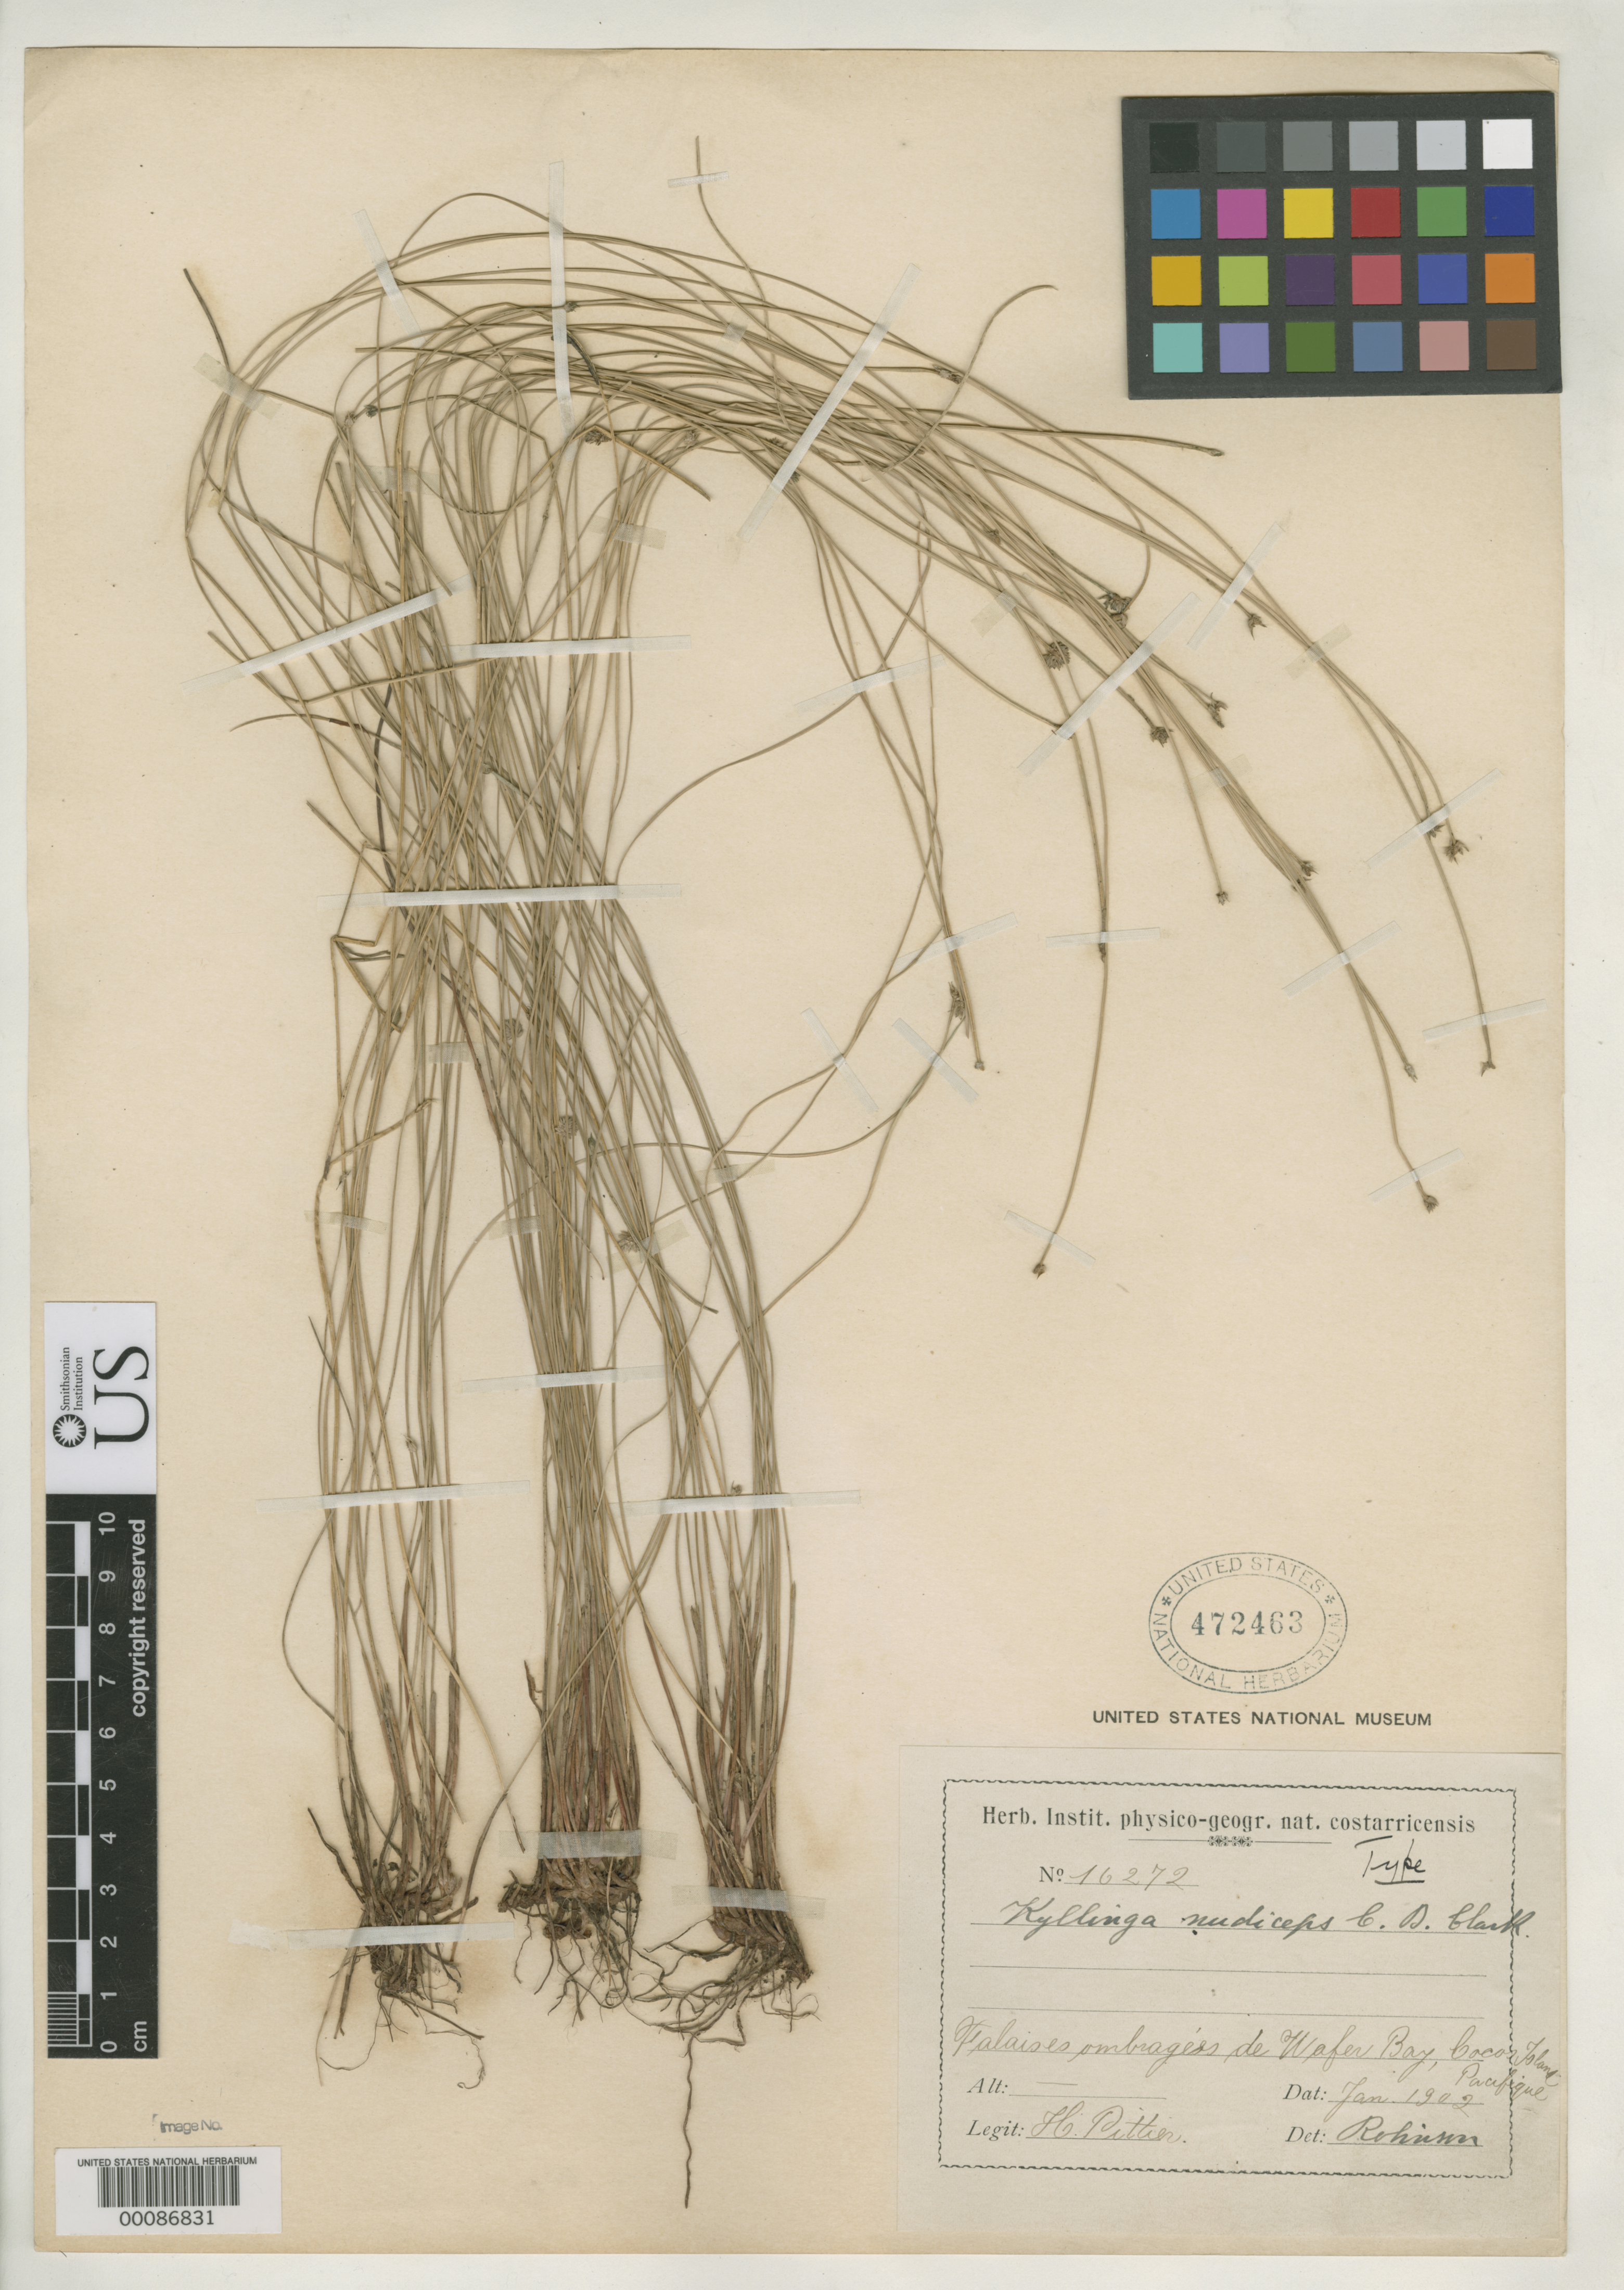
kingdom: Plantae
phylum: Tracheophyta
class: Liliopsida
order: Poales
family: Cyperaceae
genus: Kyllinga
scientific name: Kyllinga nudiceps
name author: C.B. Clarke ex Standl.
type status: Holotype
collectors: H. F. Pittier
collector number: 16272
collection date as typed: Jan 1902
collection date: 1902-01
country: Costa Rica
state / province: Puntarenas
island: Cocos Island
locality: Wafer Bay, Cocos Island, Pacifique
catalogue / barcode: US 472463